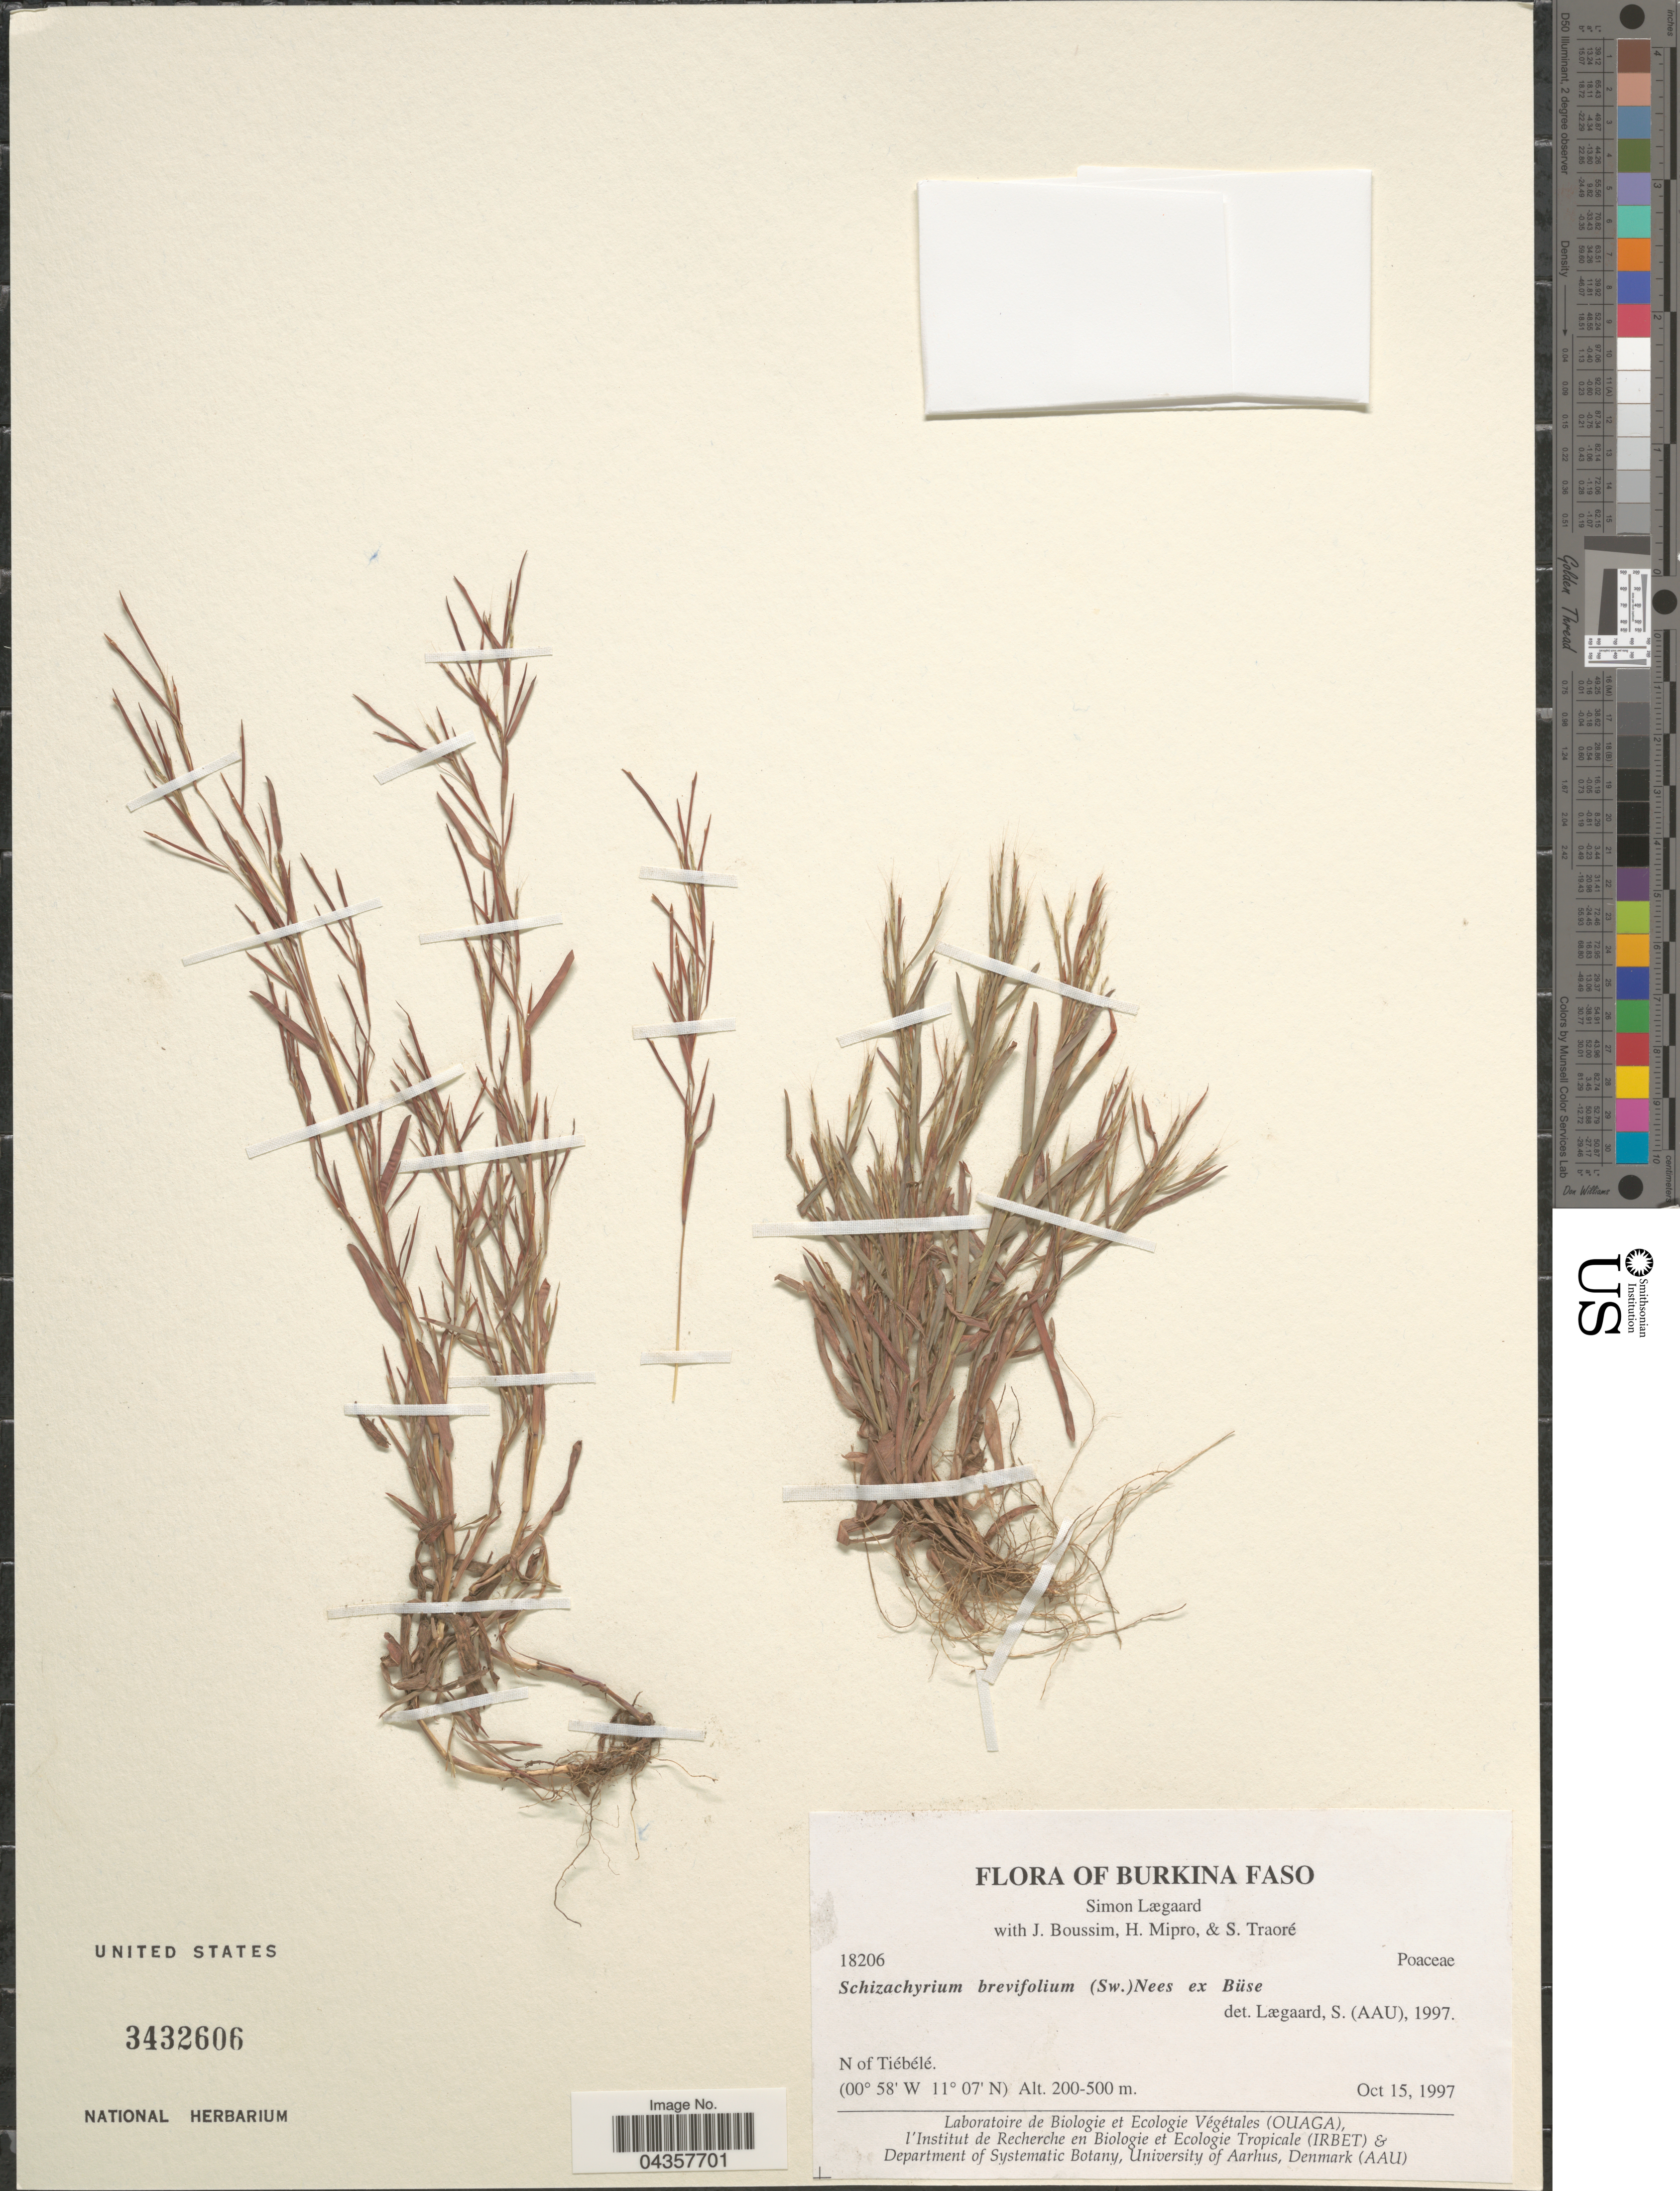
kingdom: Plantae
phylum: Tracheophyta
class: Liliopsida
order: Poales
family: Poaceae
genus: Schizachyrium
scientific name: Schizachyrium brevifolium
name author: (Sw.) Nees ex Büse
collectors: S. Lægaard, J. Boussim, H. Mipro & S. Traore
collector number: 18206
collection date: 1997-10-15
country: Burkina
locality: Bukina Faso. N of Tiébélé.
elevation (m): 200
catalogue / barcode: US 3432606